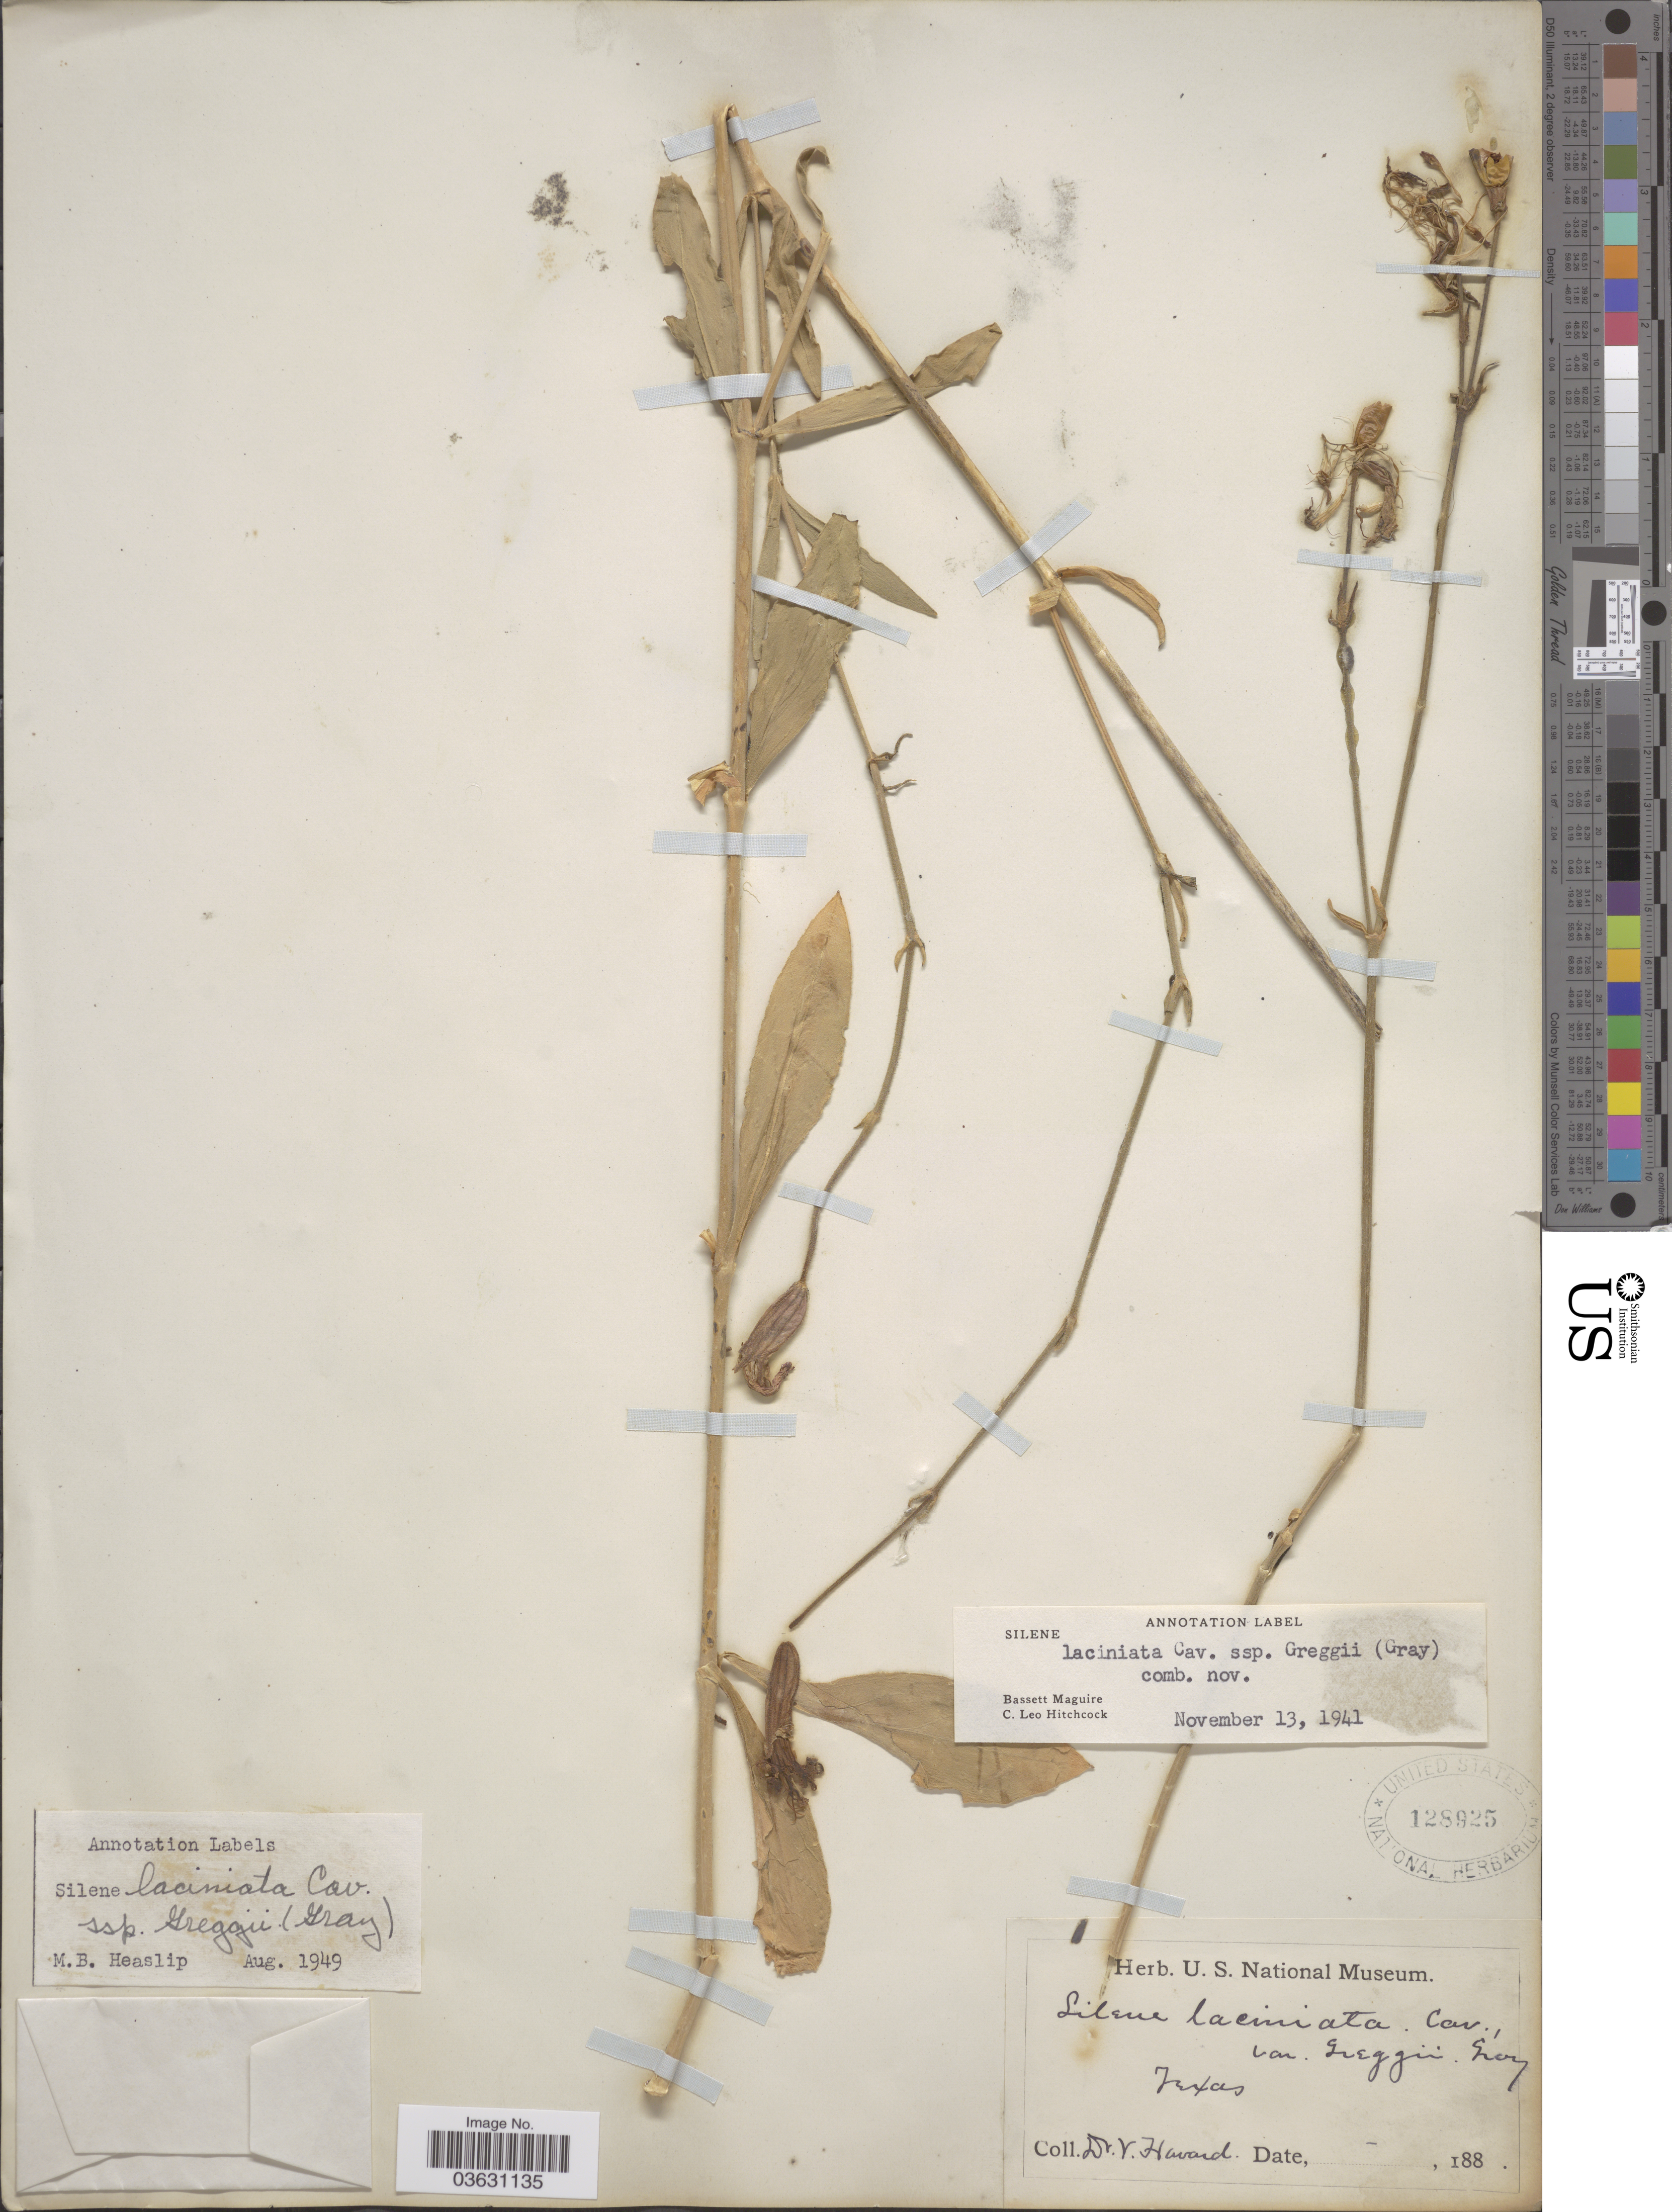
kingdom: Plantae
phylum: Tracheophyta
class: Magnoliopsida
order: Caryophyllales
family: Caryophyllaceae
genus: Silene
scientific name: Silene laciniata subsp. greggii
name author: (A. Gray) C.L. Hitchc. & Maguire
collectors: V. Havard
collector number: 1*?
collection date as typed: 188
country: United States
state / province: Texas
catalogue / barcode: US 128925